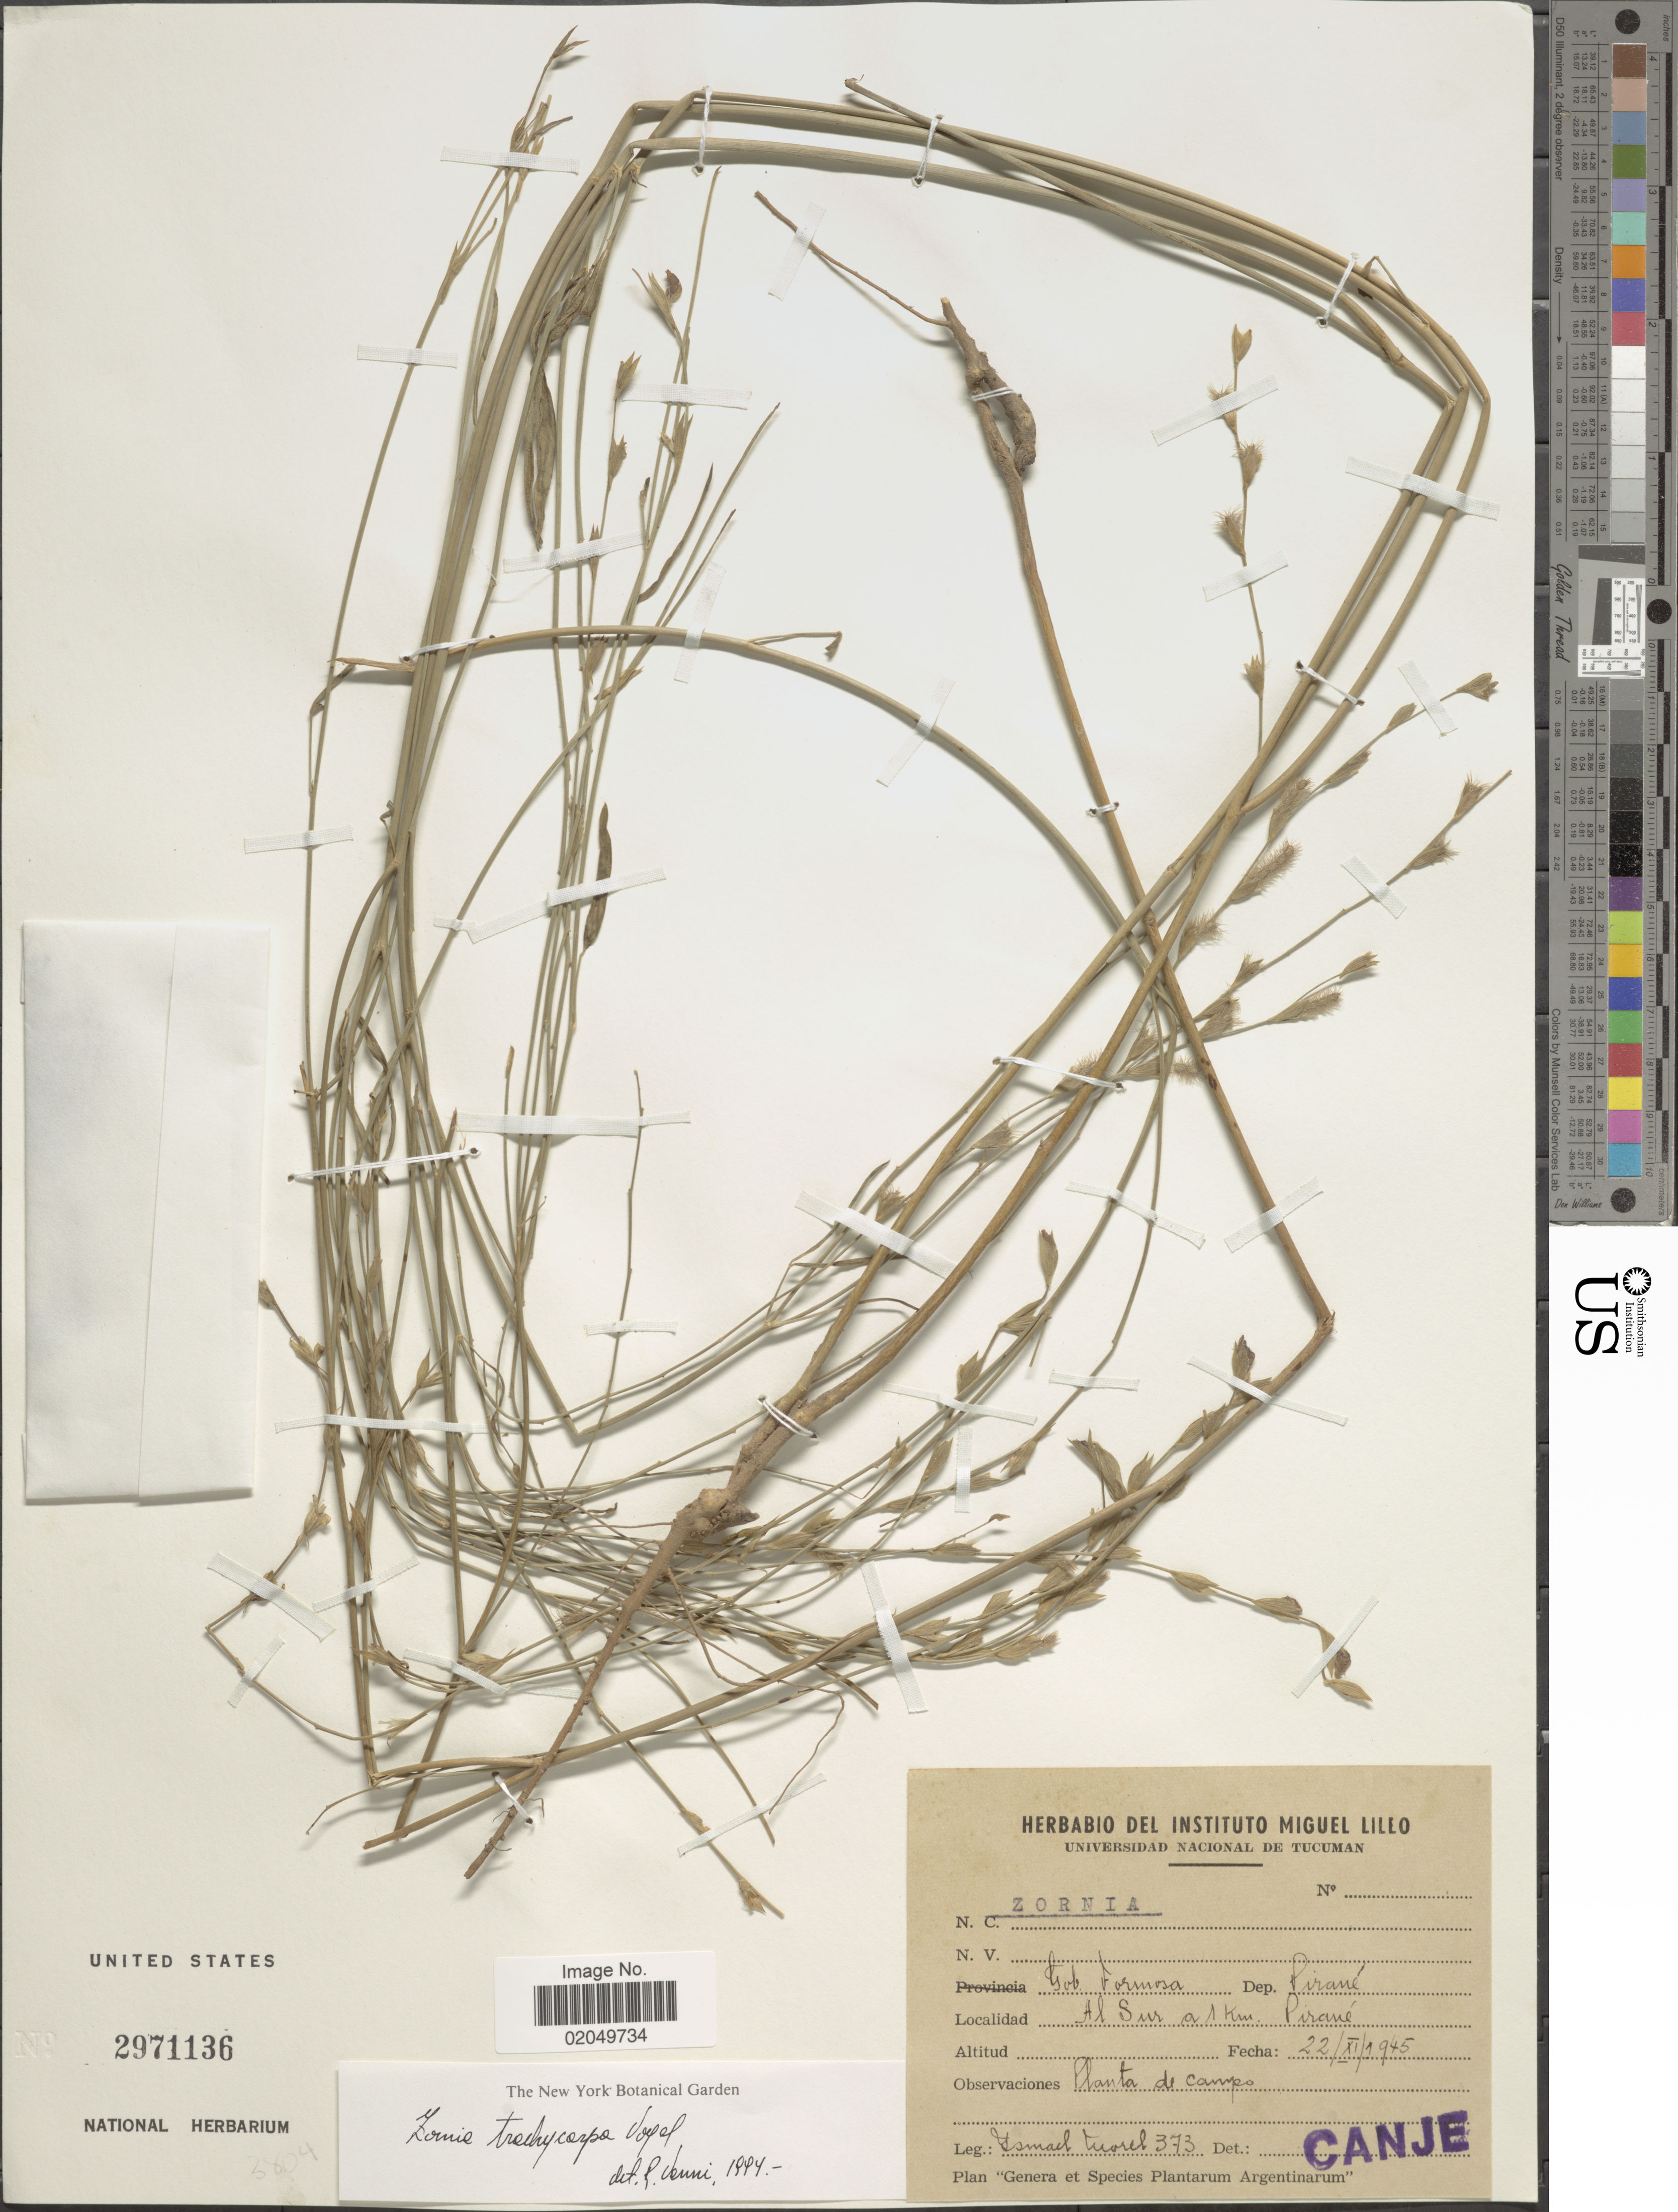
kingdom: Plantae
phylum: Tracheophyta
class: Magnoliopsida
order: Fabales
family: Fabaceae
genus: Zornia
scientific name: Zornia trachycarpa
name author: Vogel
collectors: I. Morel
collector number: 373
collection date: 1945-11-22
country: Argentina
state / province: Formosa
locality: Gob. Formosa. Dep. Pirane. Al Sur a 1 Km . Pirane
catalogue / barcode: US 2971136